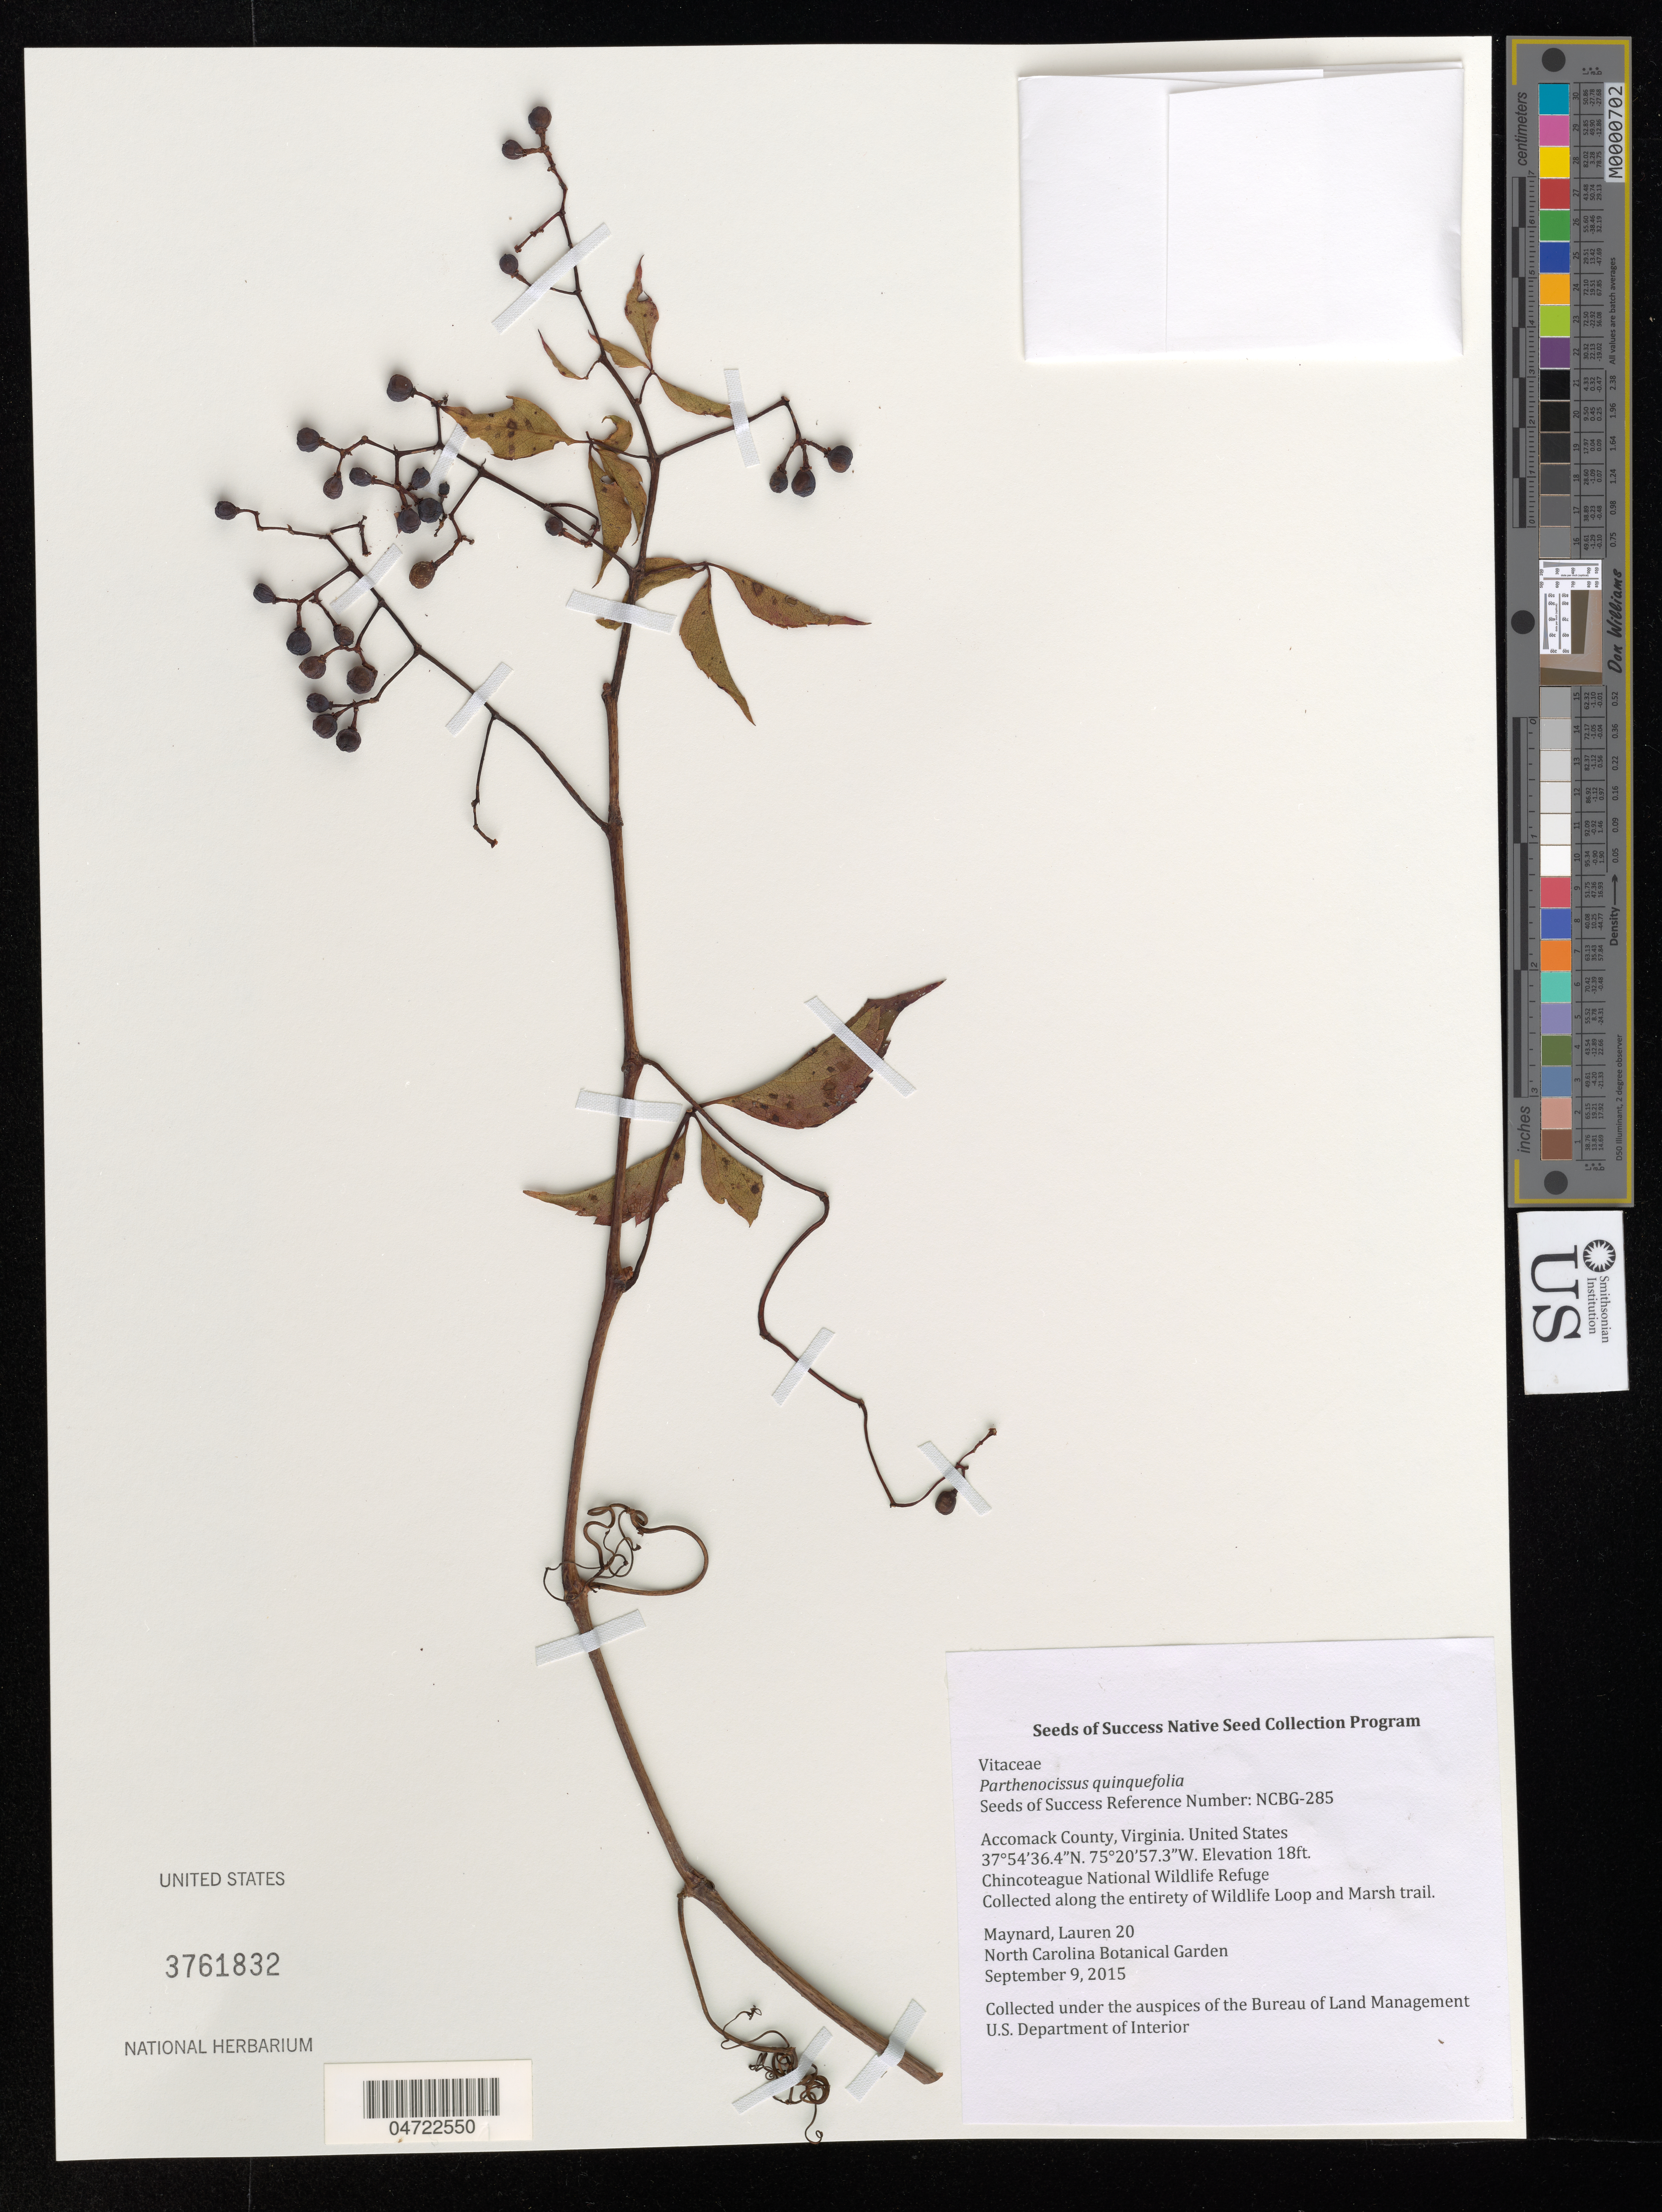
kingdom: Plantae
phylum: Tracheophyta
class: Magnoliopsida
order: Vitales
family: Vitaceae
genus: Parthenocissus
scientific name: Parthenocissus quinquefolia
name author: (L.) Planch.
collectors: L. Maynard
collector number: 20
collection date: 2015-09-09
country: United States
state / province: Virginia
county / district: Accomack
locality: Chincoteague National Wildlife Refuge. Along the entirety of Wildlife Loop and Marsh trail.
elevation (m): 5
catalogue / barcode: US 3761832